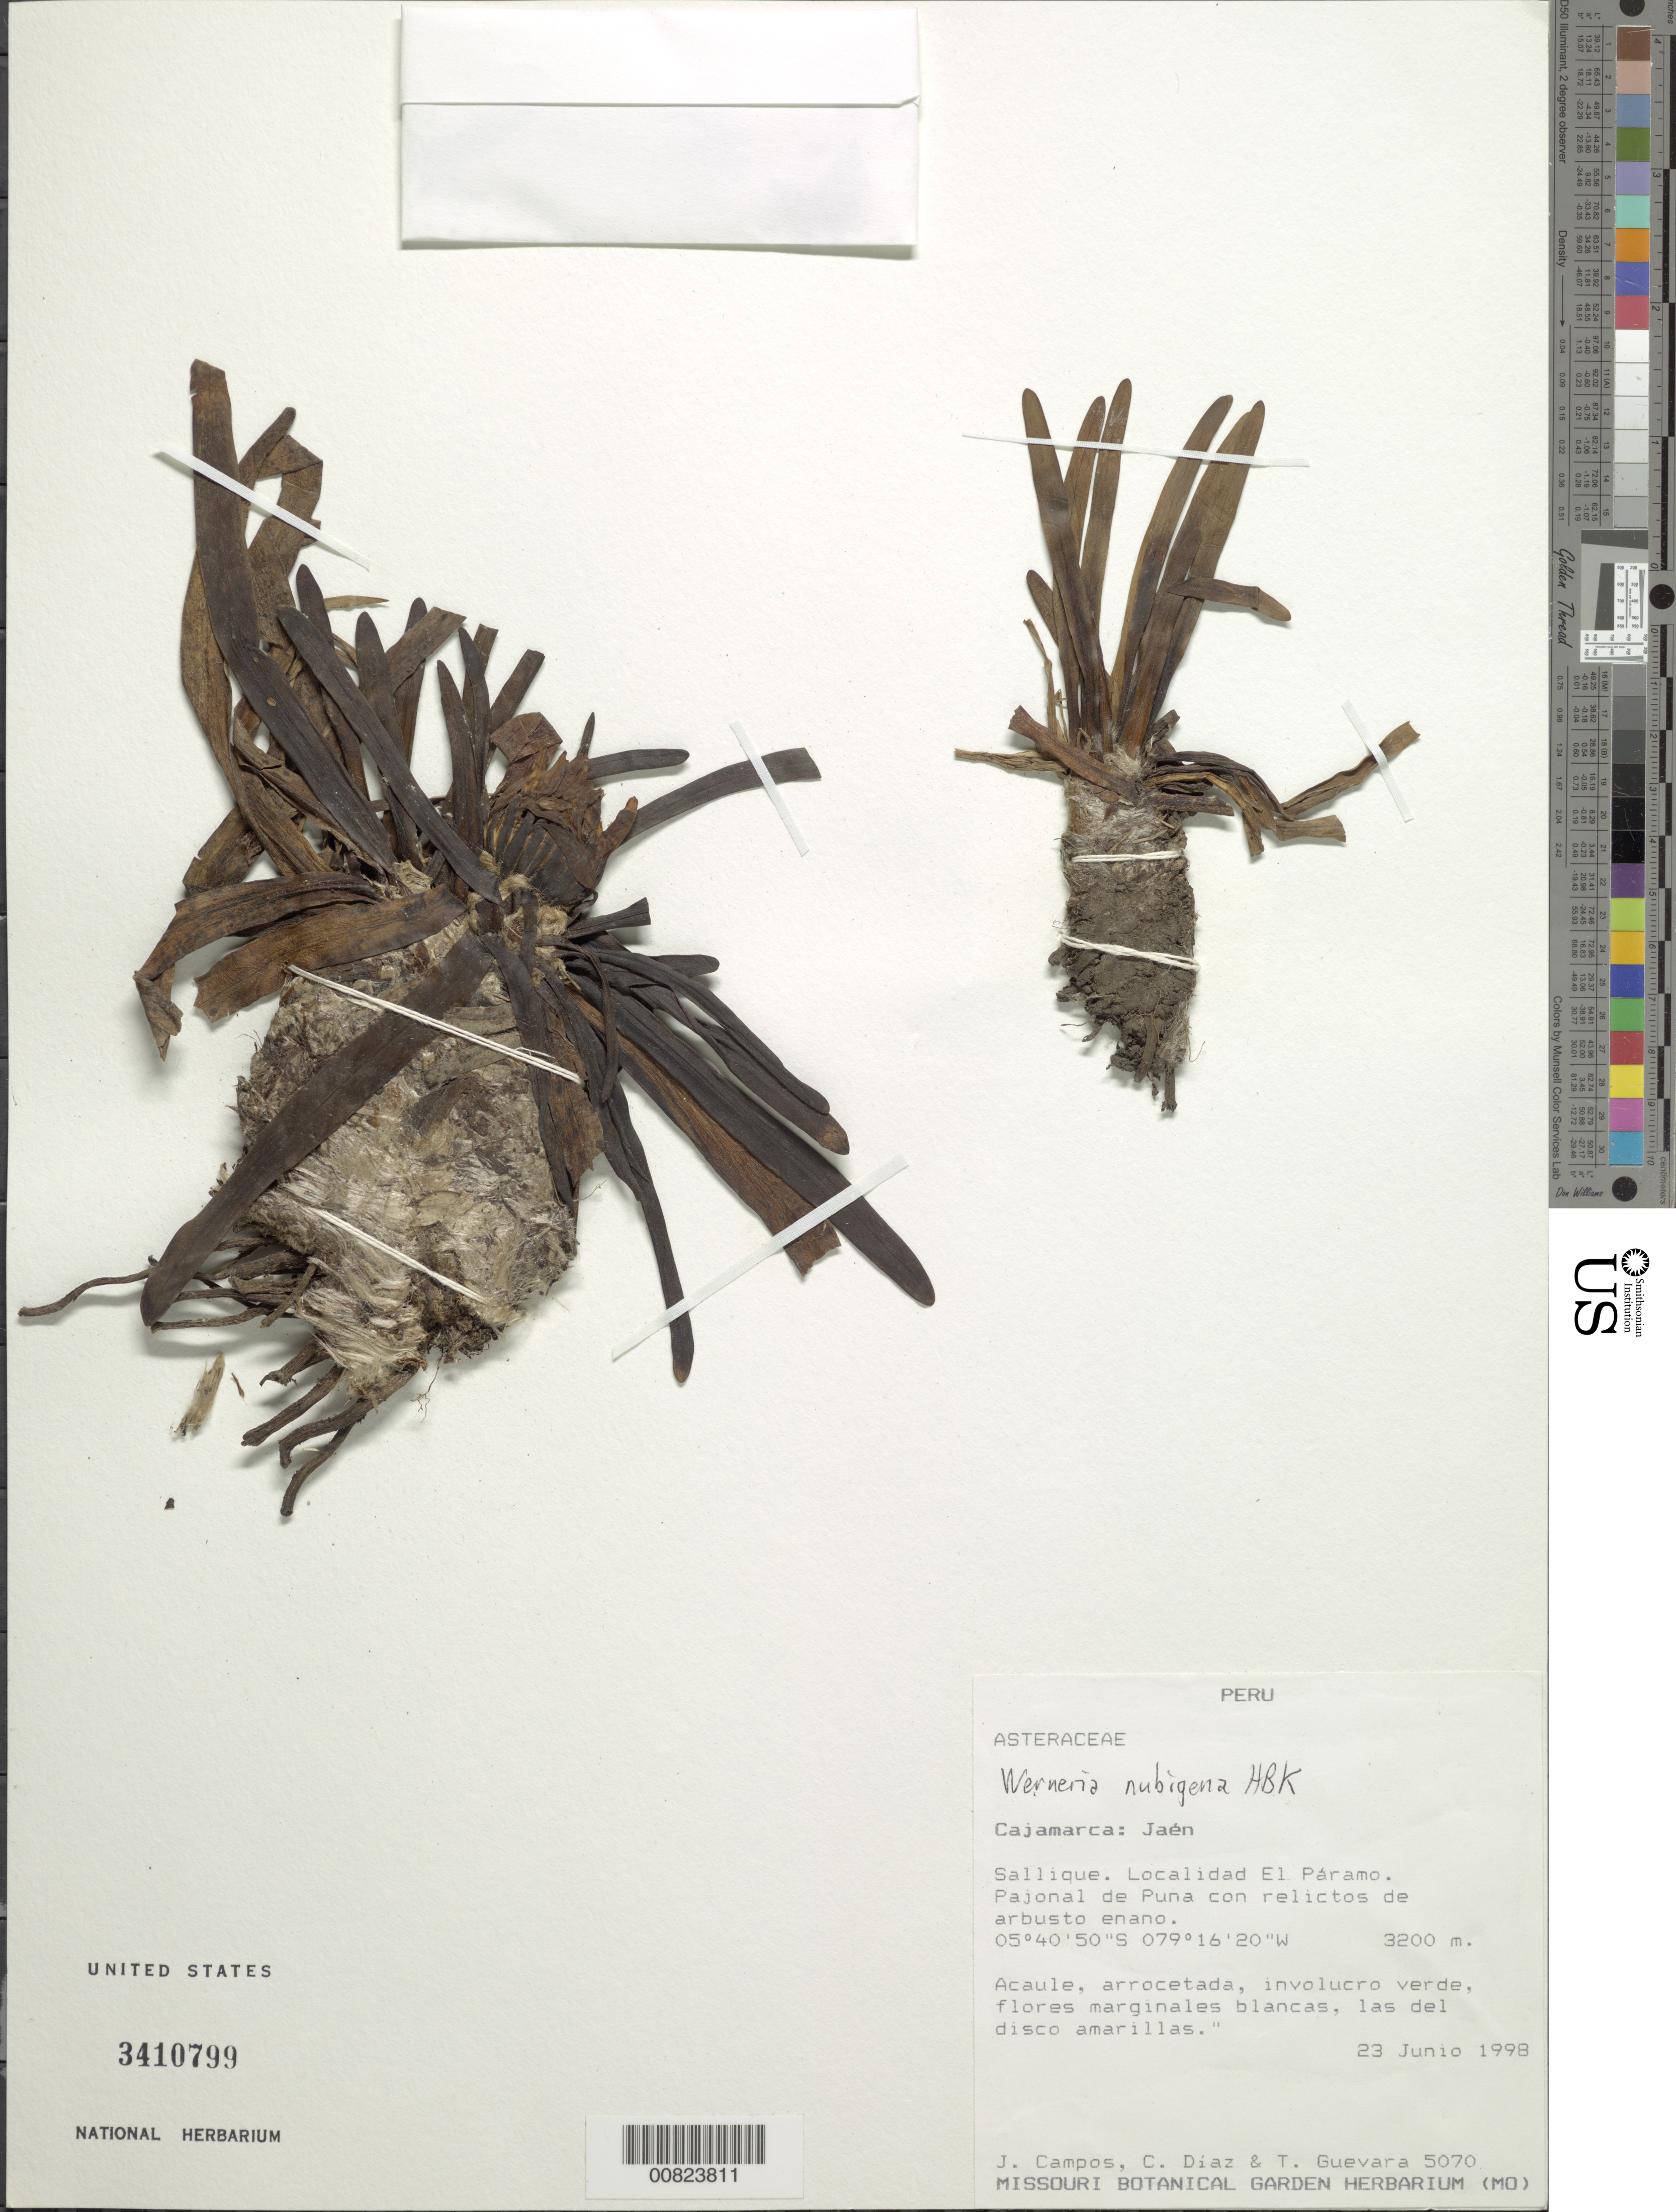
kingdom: Plantae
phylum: Tracheophyta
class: Magnoliopsida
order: Asterales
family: Asteraceae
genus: Werneria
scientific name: Werneria nubigena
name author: Kunth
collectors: J. Campos, C. Díaz & T. Guevara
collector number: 5070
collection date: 1998-06-23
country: Peru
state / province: Cajamarca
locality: Sallique, localidad El Páramo, Pajonal de Puna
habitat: Con relictos de arbusto enano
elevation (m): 3200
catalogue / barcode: US 3410799